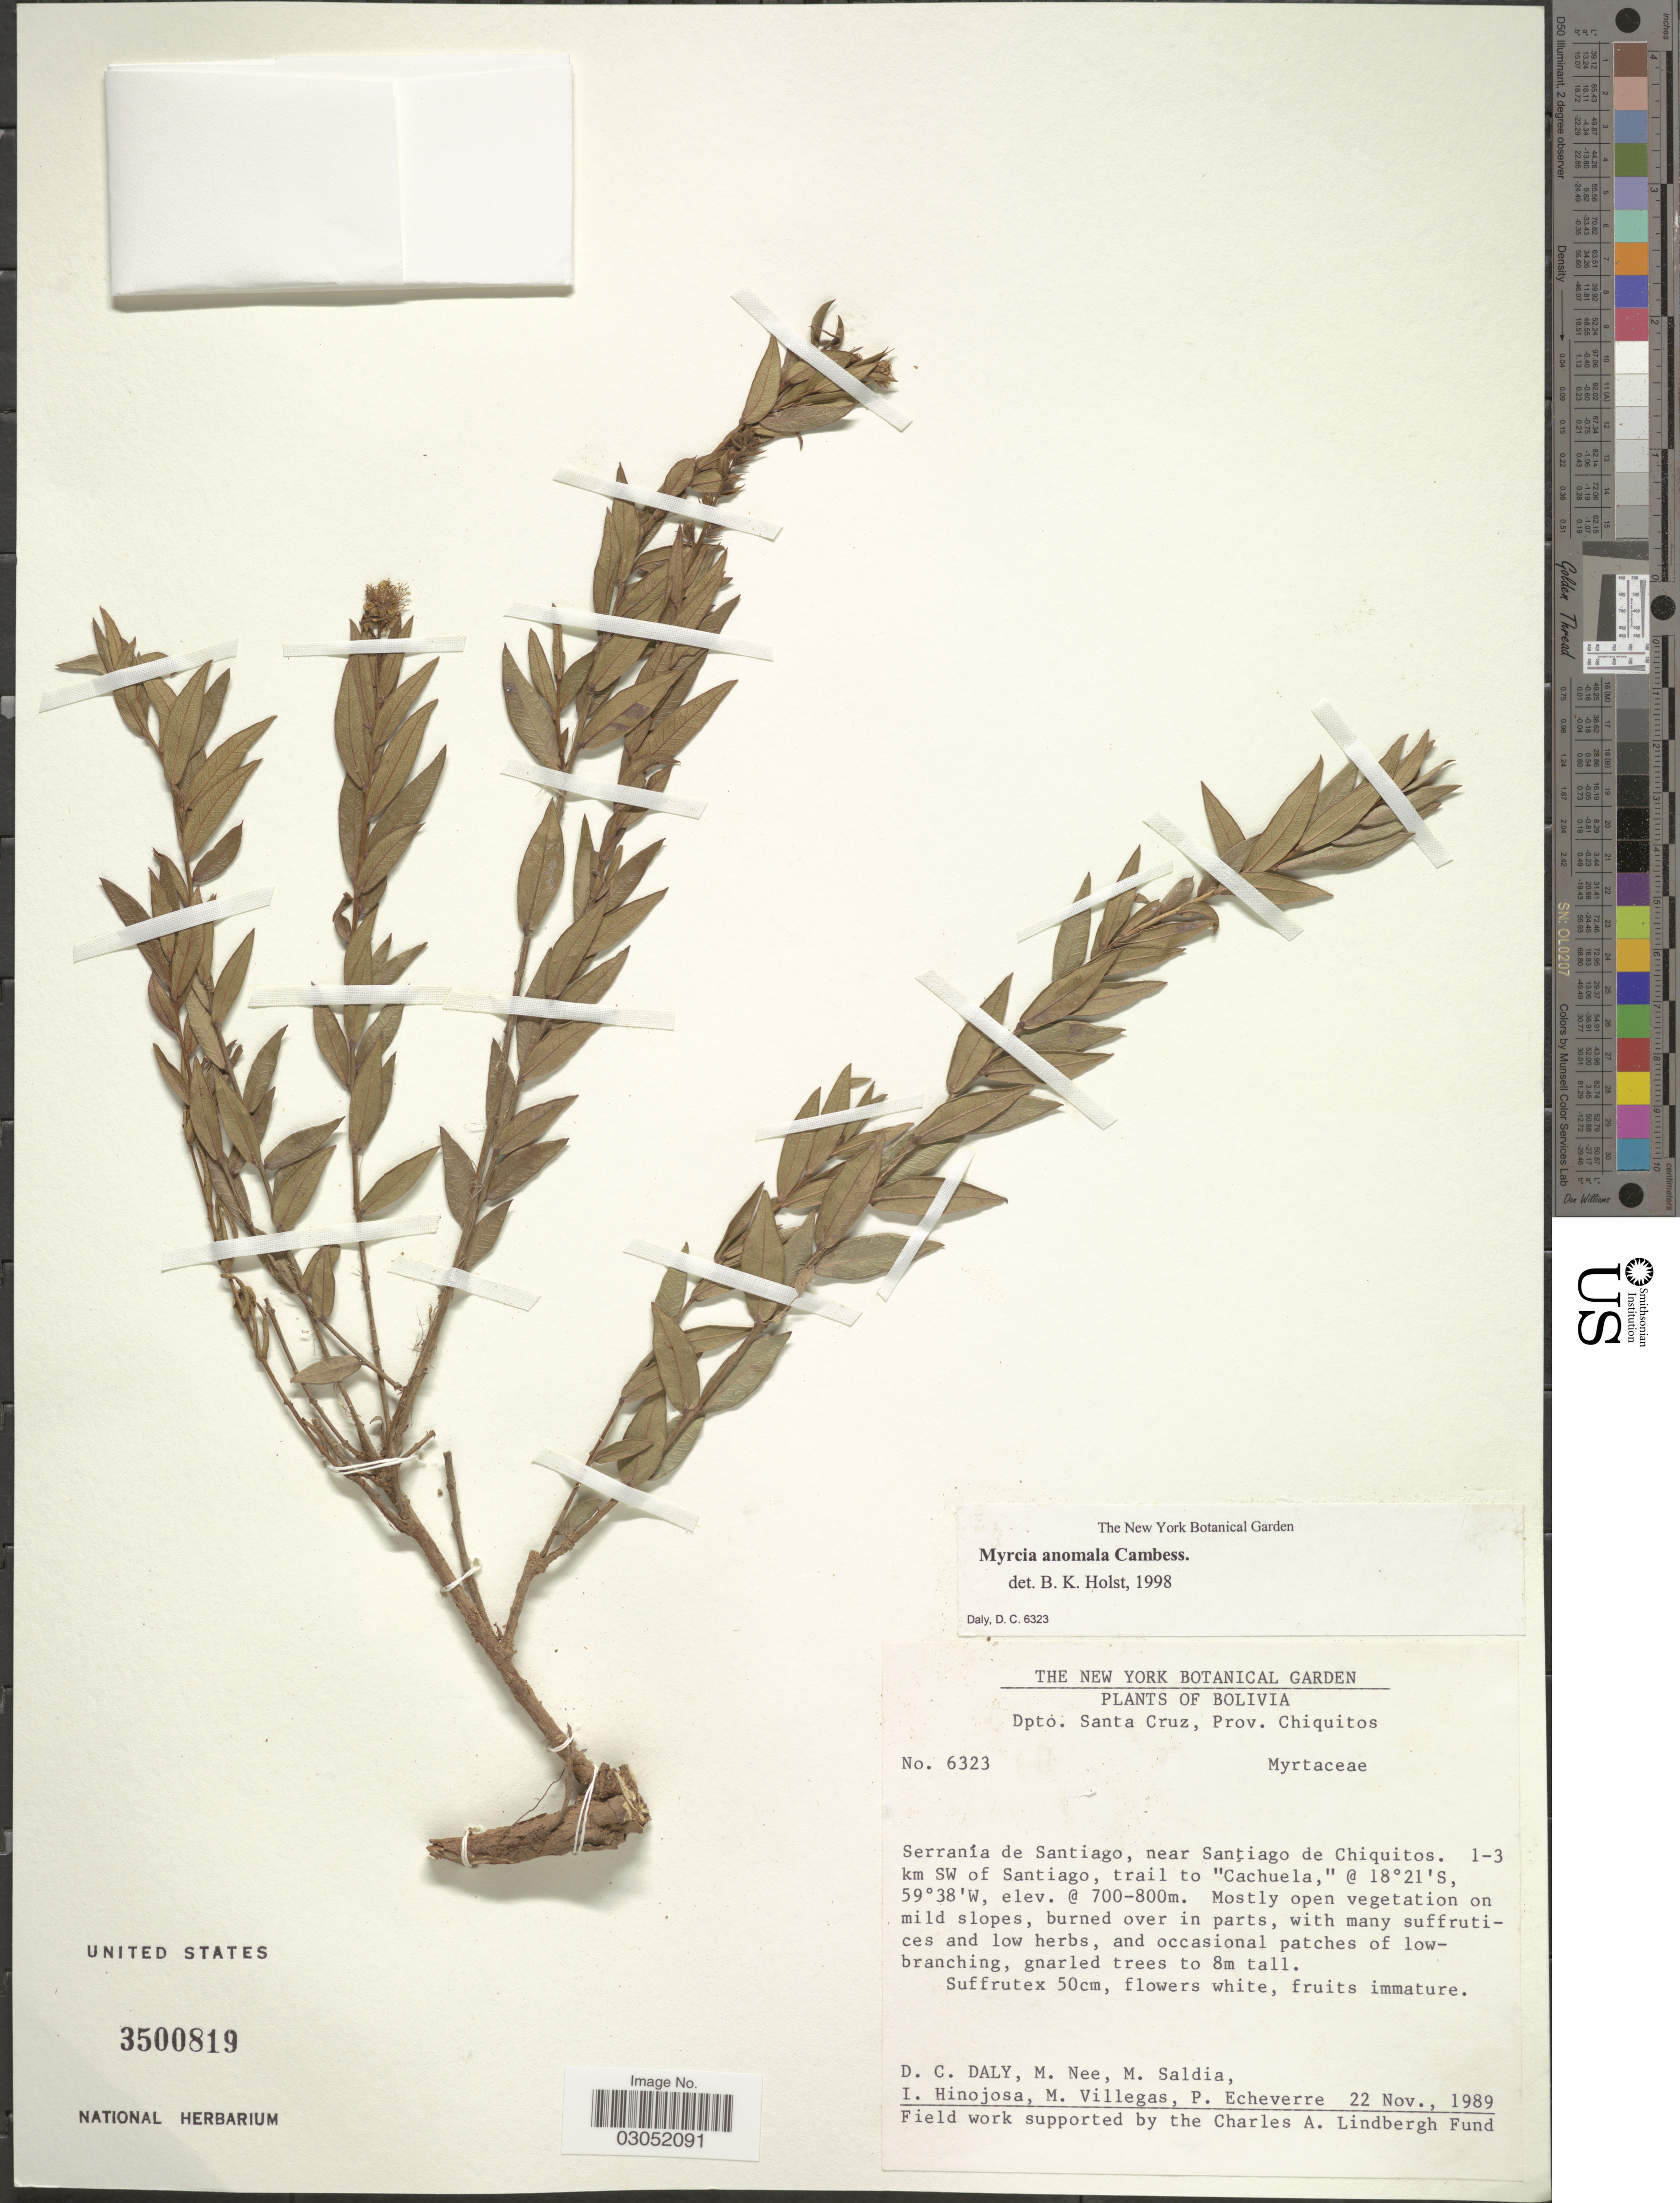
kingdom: Plantae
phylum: Tracheophyta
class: Magnoliopsida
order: Myrtales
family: Myrtaceae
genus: Myrcia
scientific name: Myrcia anomala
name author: Cambess.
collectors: D. C. Daly, M. Nee, M. Saldia, I. Hinojosa & et al.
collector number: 6323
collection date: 1989-11-22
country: Bolivia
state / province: Santa Cruz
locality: Dpto. Santa Cruz, Prov. Chiquitos. Serranía de Santiago, near Santiago de Chiquitos. 1-3 km SW of Santiago, trail to "Cachuela".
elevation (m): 700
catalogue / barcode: US 3500819